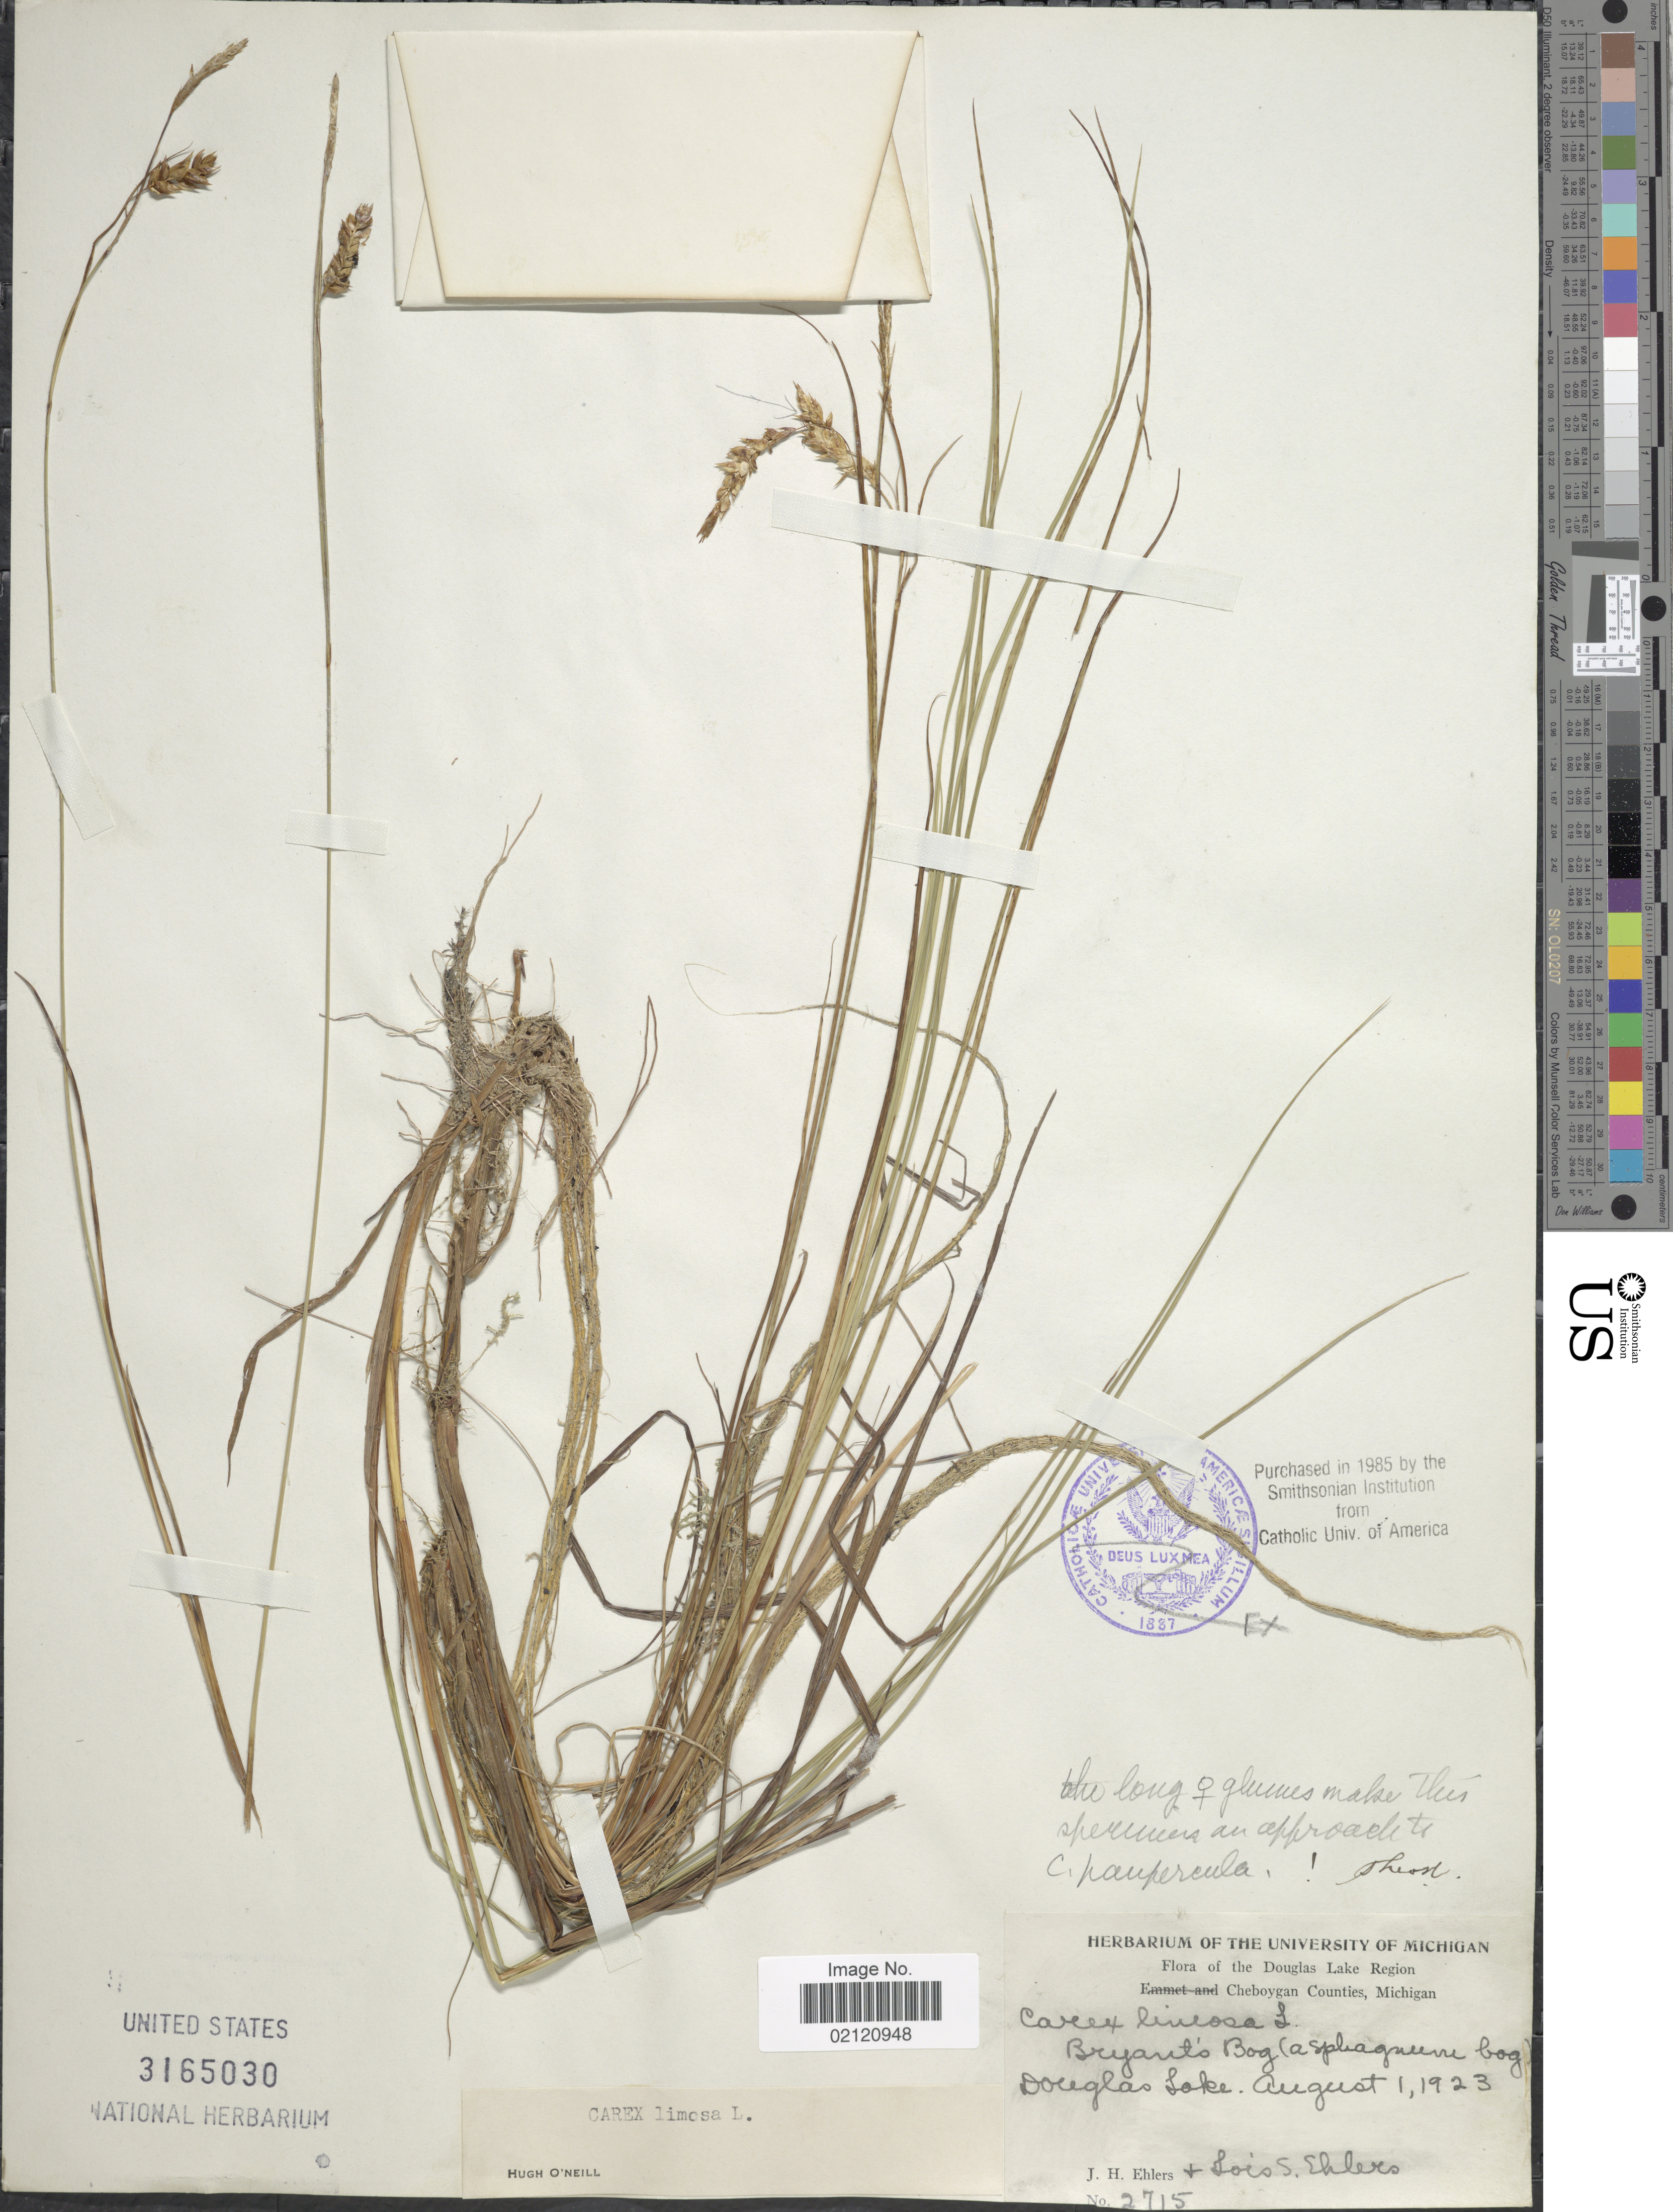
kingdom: Plantae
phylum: Tracheophyta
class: Liliopsida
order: Poales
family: Cyperaceae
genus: Carex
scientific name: Carex limosa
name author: L.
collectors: J. H. Ehlers & L. Ehlers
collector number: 2715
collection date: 1923-08-01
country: United States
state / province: Michigan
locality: Douglas Lake Region, Cheboygan Counties,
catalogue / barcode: US 3165030